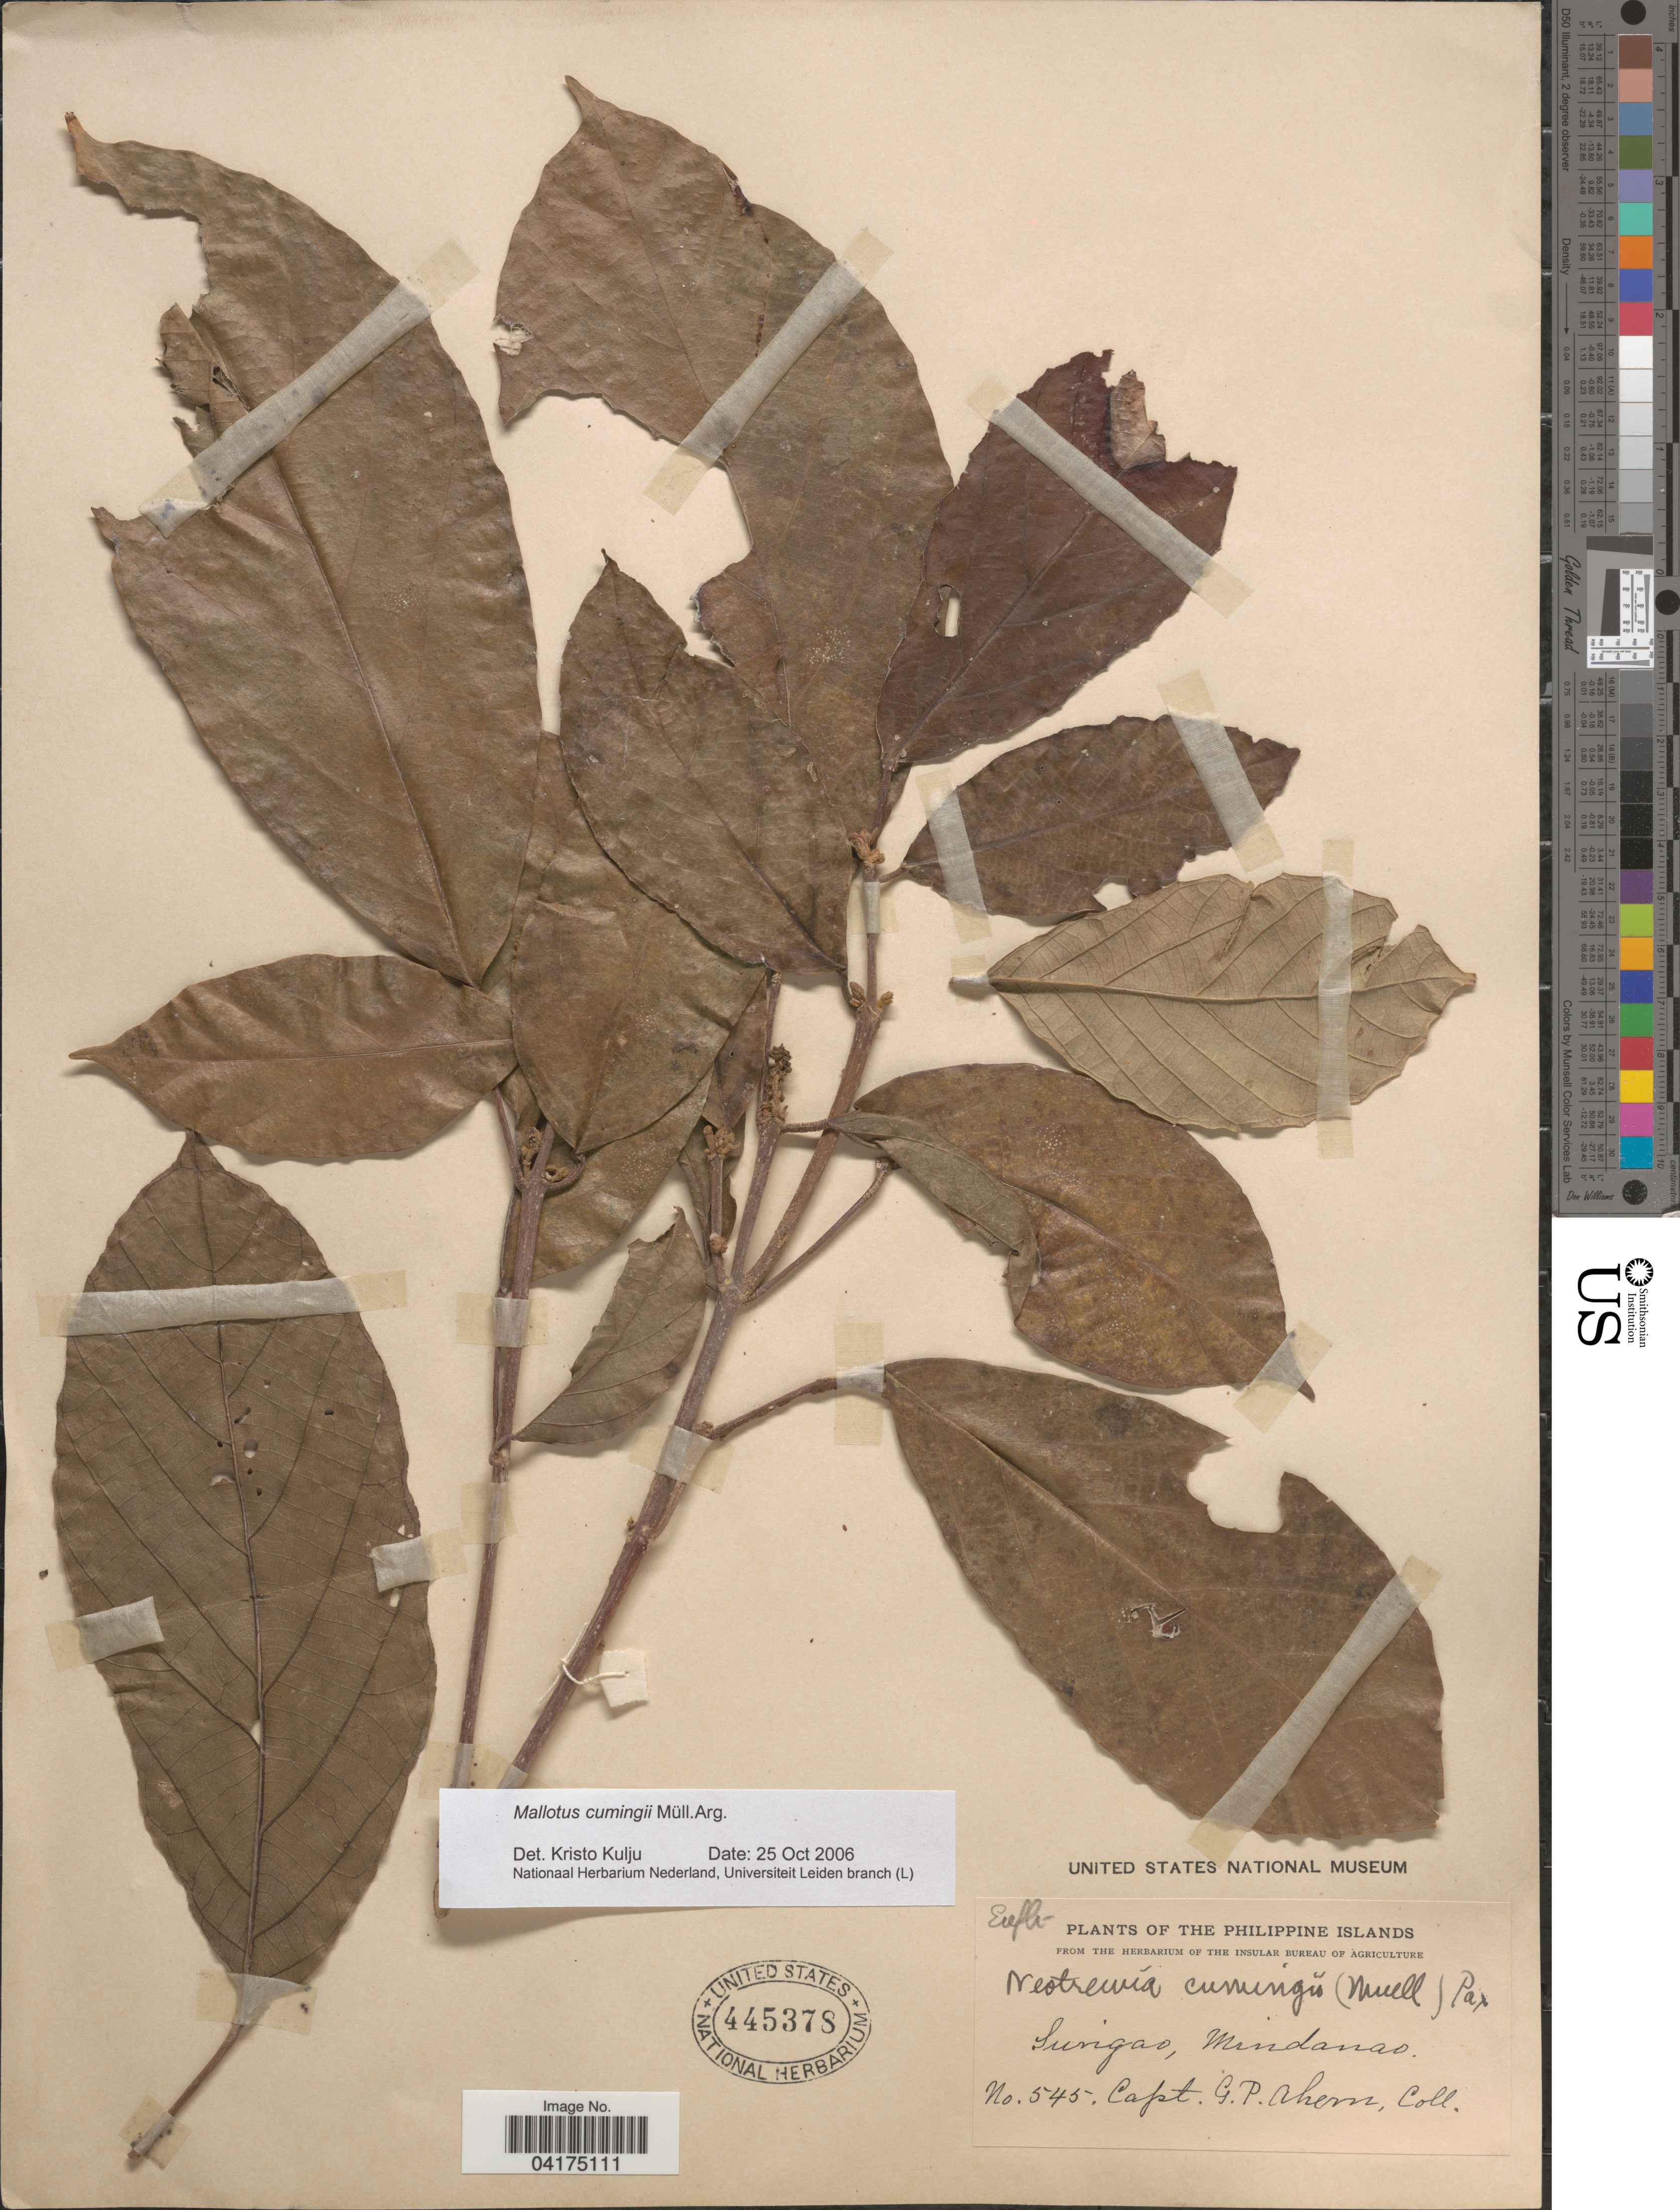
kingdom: Plantae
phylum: Tracheophyta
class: Magnoliopsida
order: Malpighiales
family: Euphorbiaceae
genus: Mallotus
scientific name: Mallotus cumingii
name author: Müll. Arg.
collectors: G. Ahern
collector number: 545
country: Philippines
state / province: Caraga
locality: The Philippine Islands. Surigao, Mindanao.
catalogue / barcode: US 445378